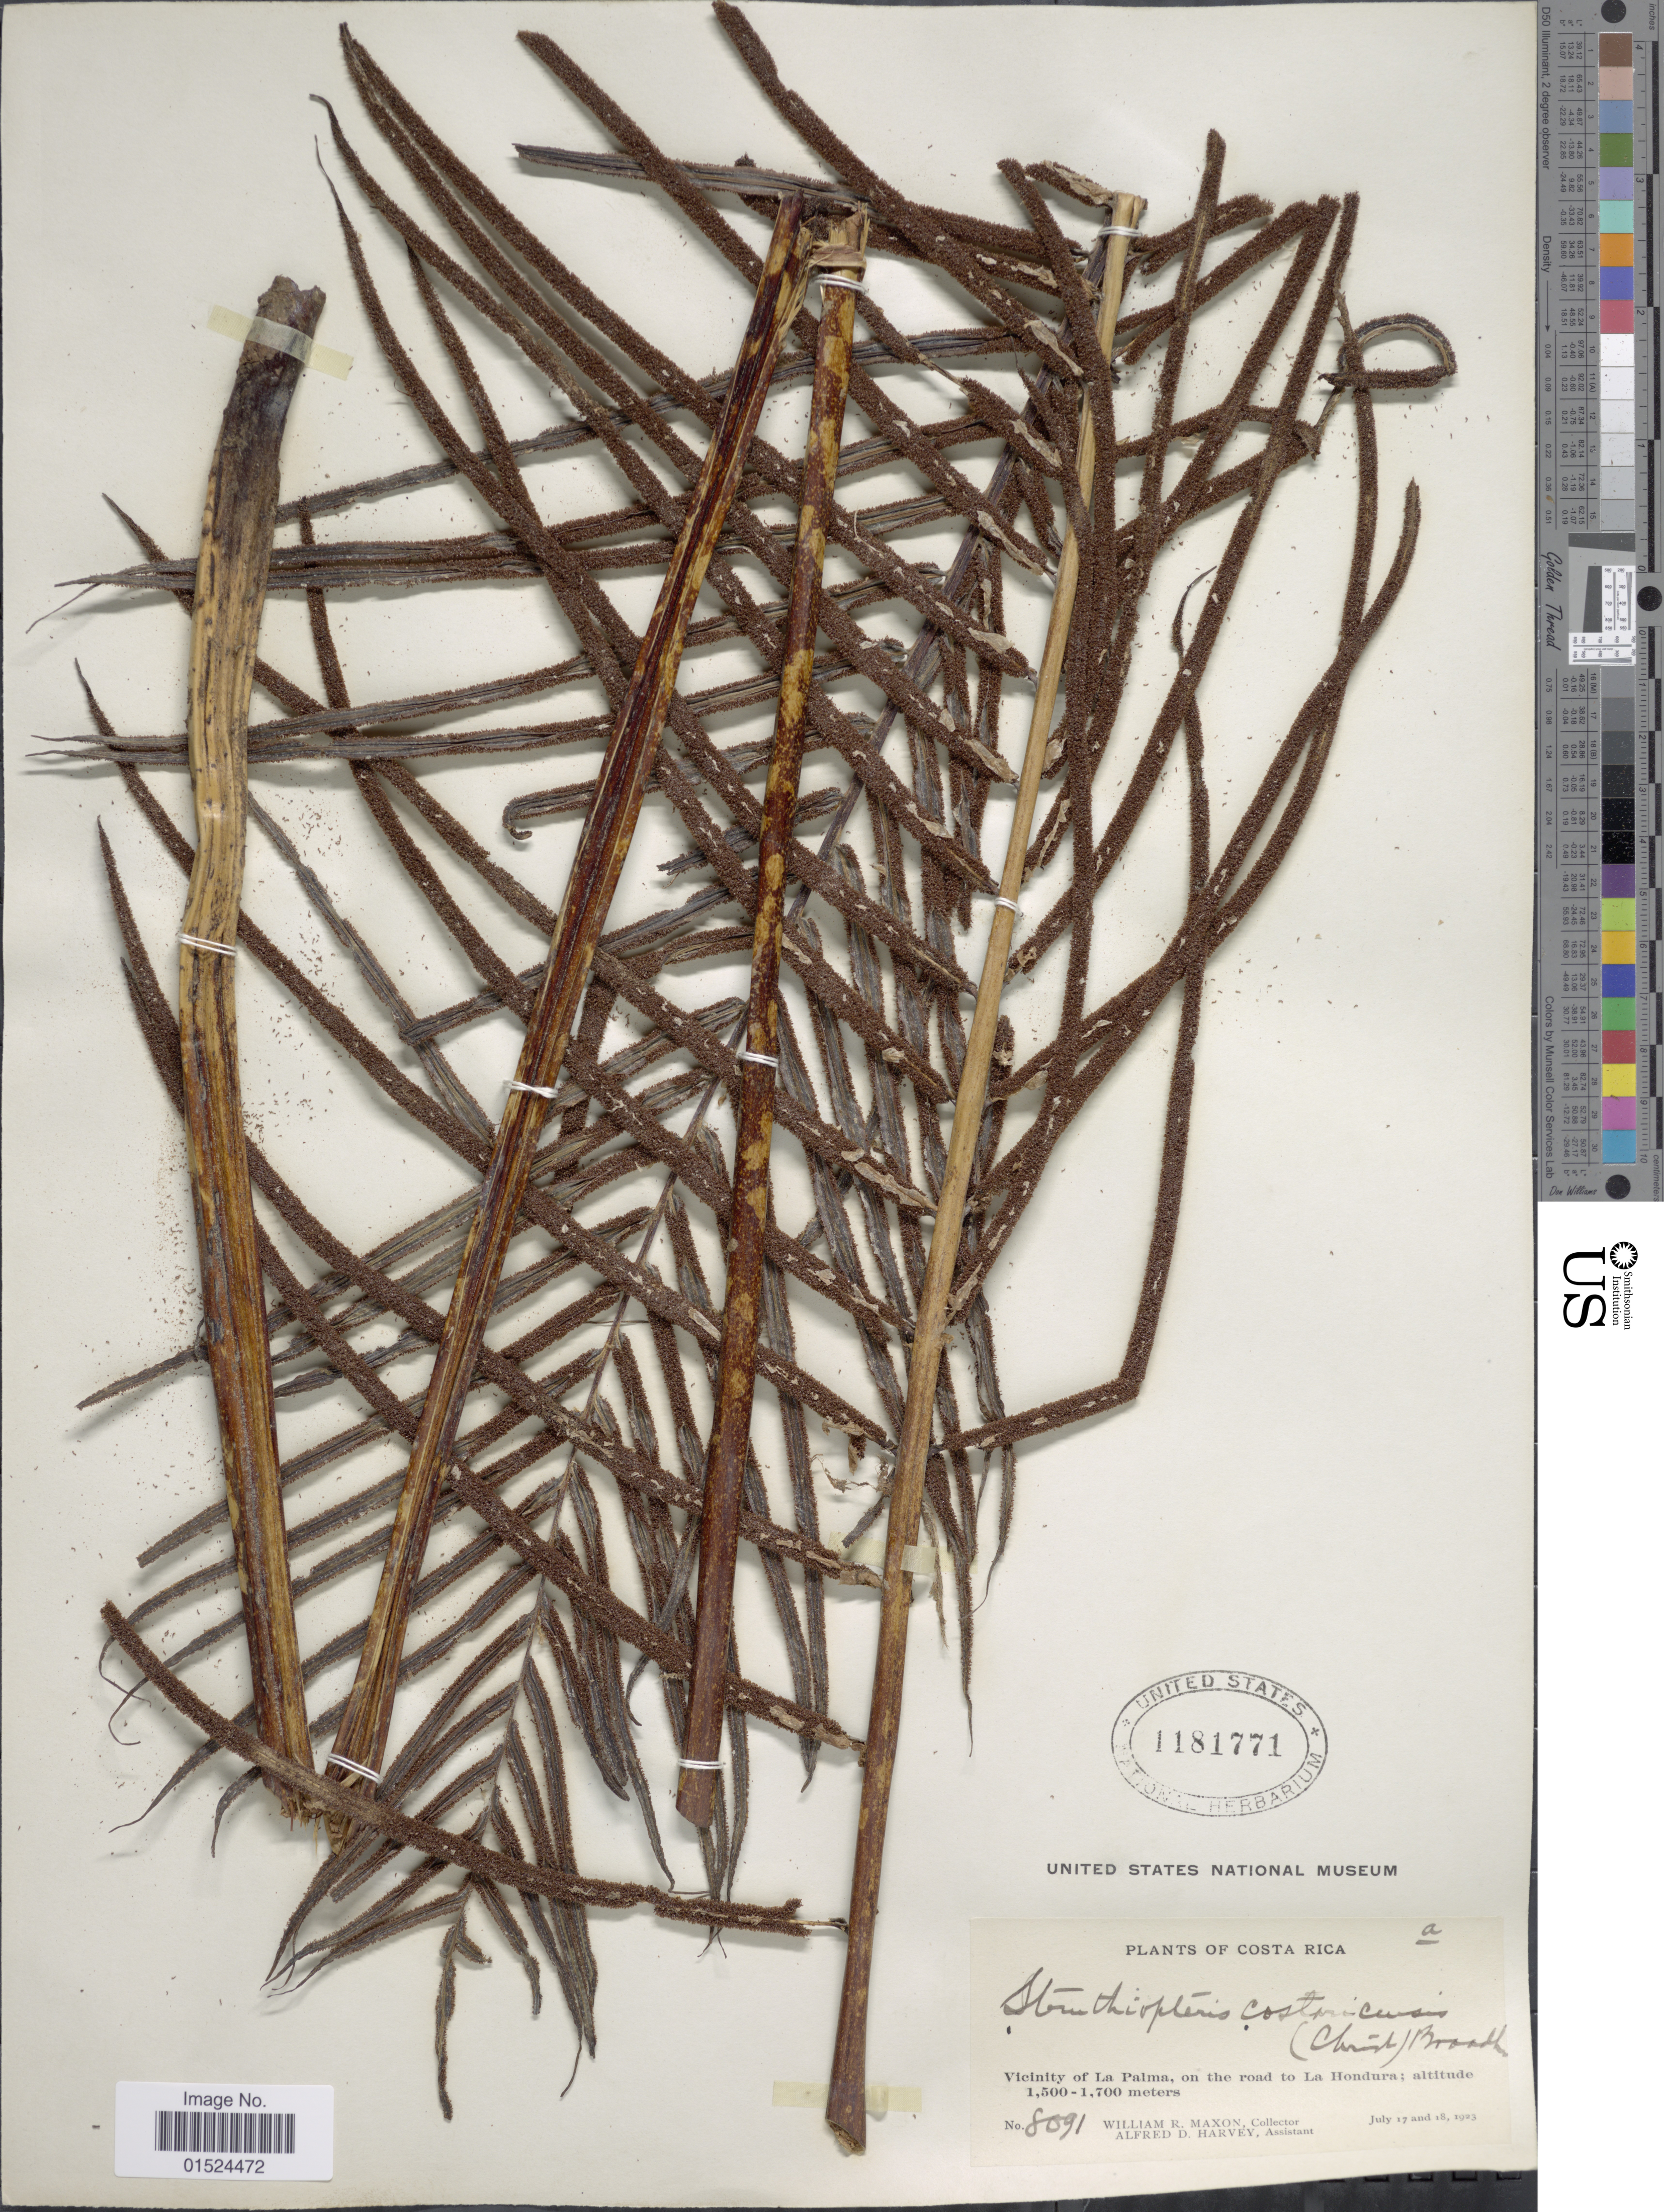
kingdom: Plantae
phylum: Tracheophyta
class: Polypodiopsida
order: Polypodiales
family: Blechnaceae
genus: Blechnum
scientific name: Blechnum schiedeanum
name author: (Schltdl. ex C. Presl) Hieron.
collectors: W. R. Maxon & A. D. Harvey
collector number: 8091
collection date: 1923-07-17/1923-07-18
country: Costa Rica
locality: Vicinity of La Palma, on the road to La Honduras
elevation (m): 1500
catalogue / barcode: US 1181771